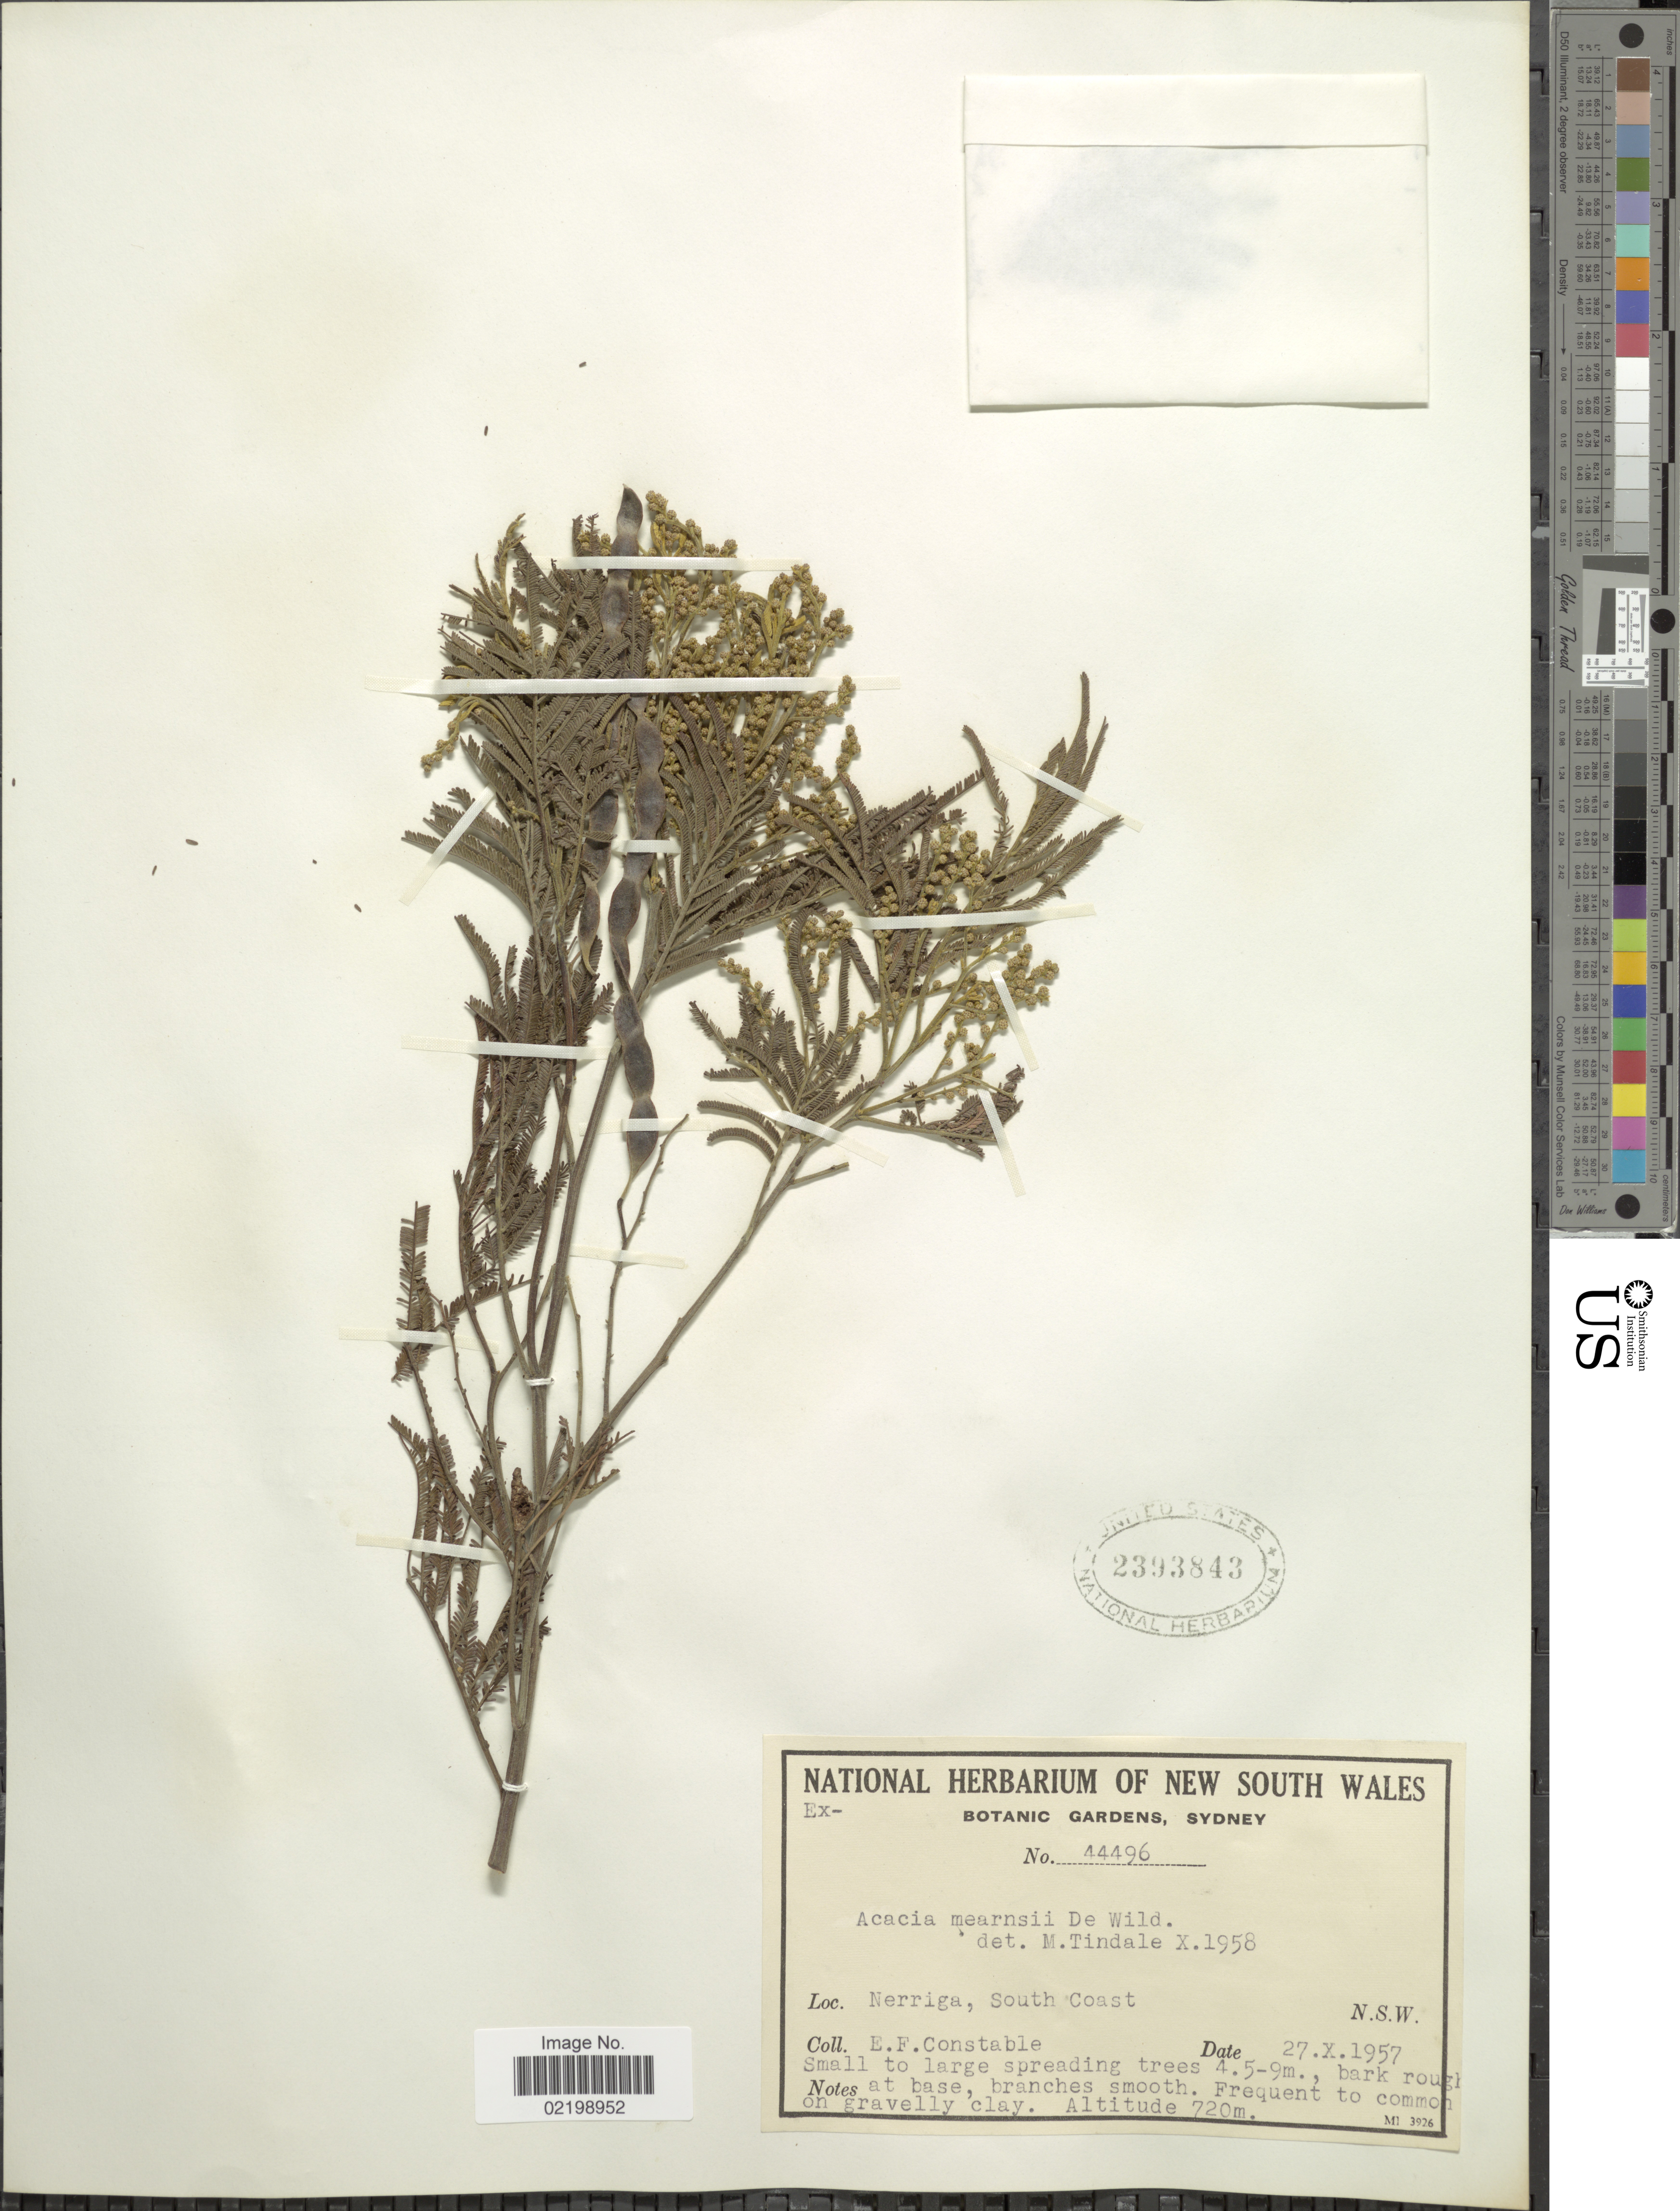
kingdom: Plantae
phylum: Tracheophyta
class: Magnoliopsida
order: Fabales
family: Fabaceae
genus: Acacia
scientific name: Acacia mearnsii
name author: De Wild.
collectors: E. F. Constable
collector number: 44496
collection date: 1957-10-27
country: Australia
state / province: New South Wales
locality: Nerriga, South Coast, N.S.W.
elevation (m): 720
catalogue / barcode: US 2393843